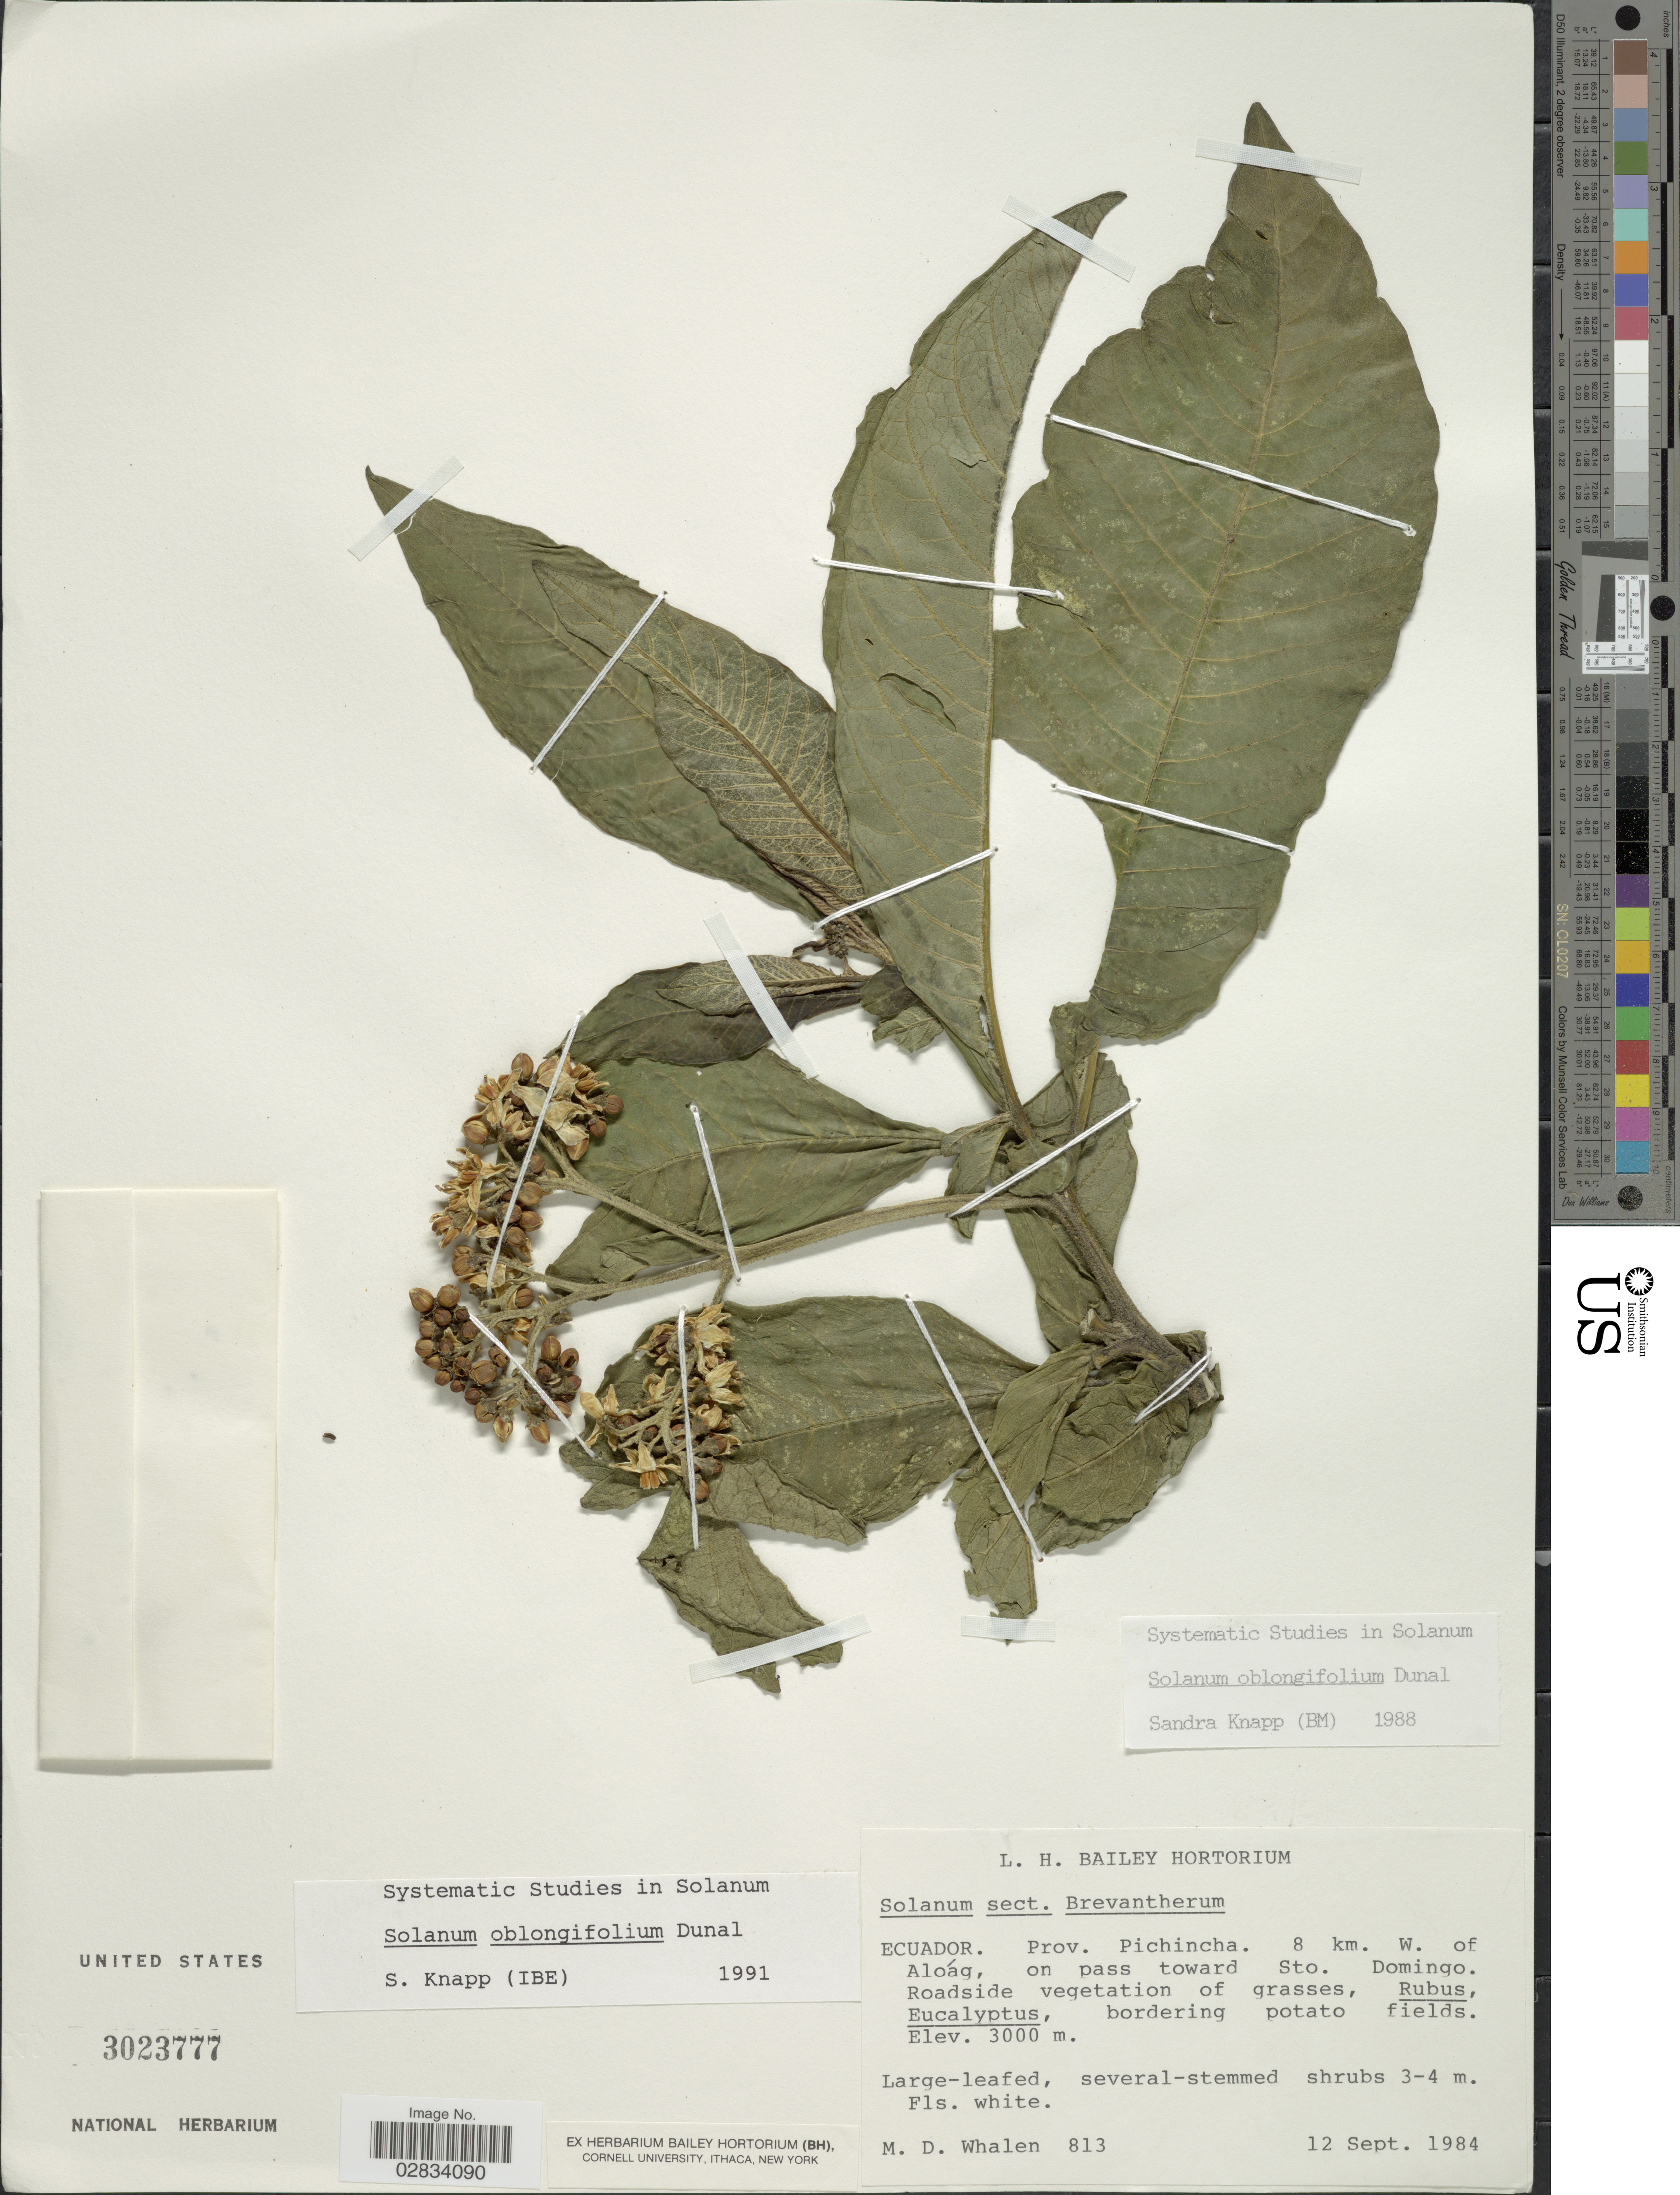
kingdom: Plantae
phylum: Tracheophyta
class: Magnoliopsida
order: Solanales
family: Solanaceae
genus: Solanum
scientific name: Solanum oblongifolium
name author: Duval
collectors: M. Whalen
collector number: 813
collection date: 1984-09-12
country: Ecuador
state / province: Pichincha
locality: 8 km. W. of Aloág, on pass toward Sto. Domingo, Roadside.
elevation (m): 3000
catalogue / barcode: US 3023777